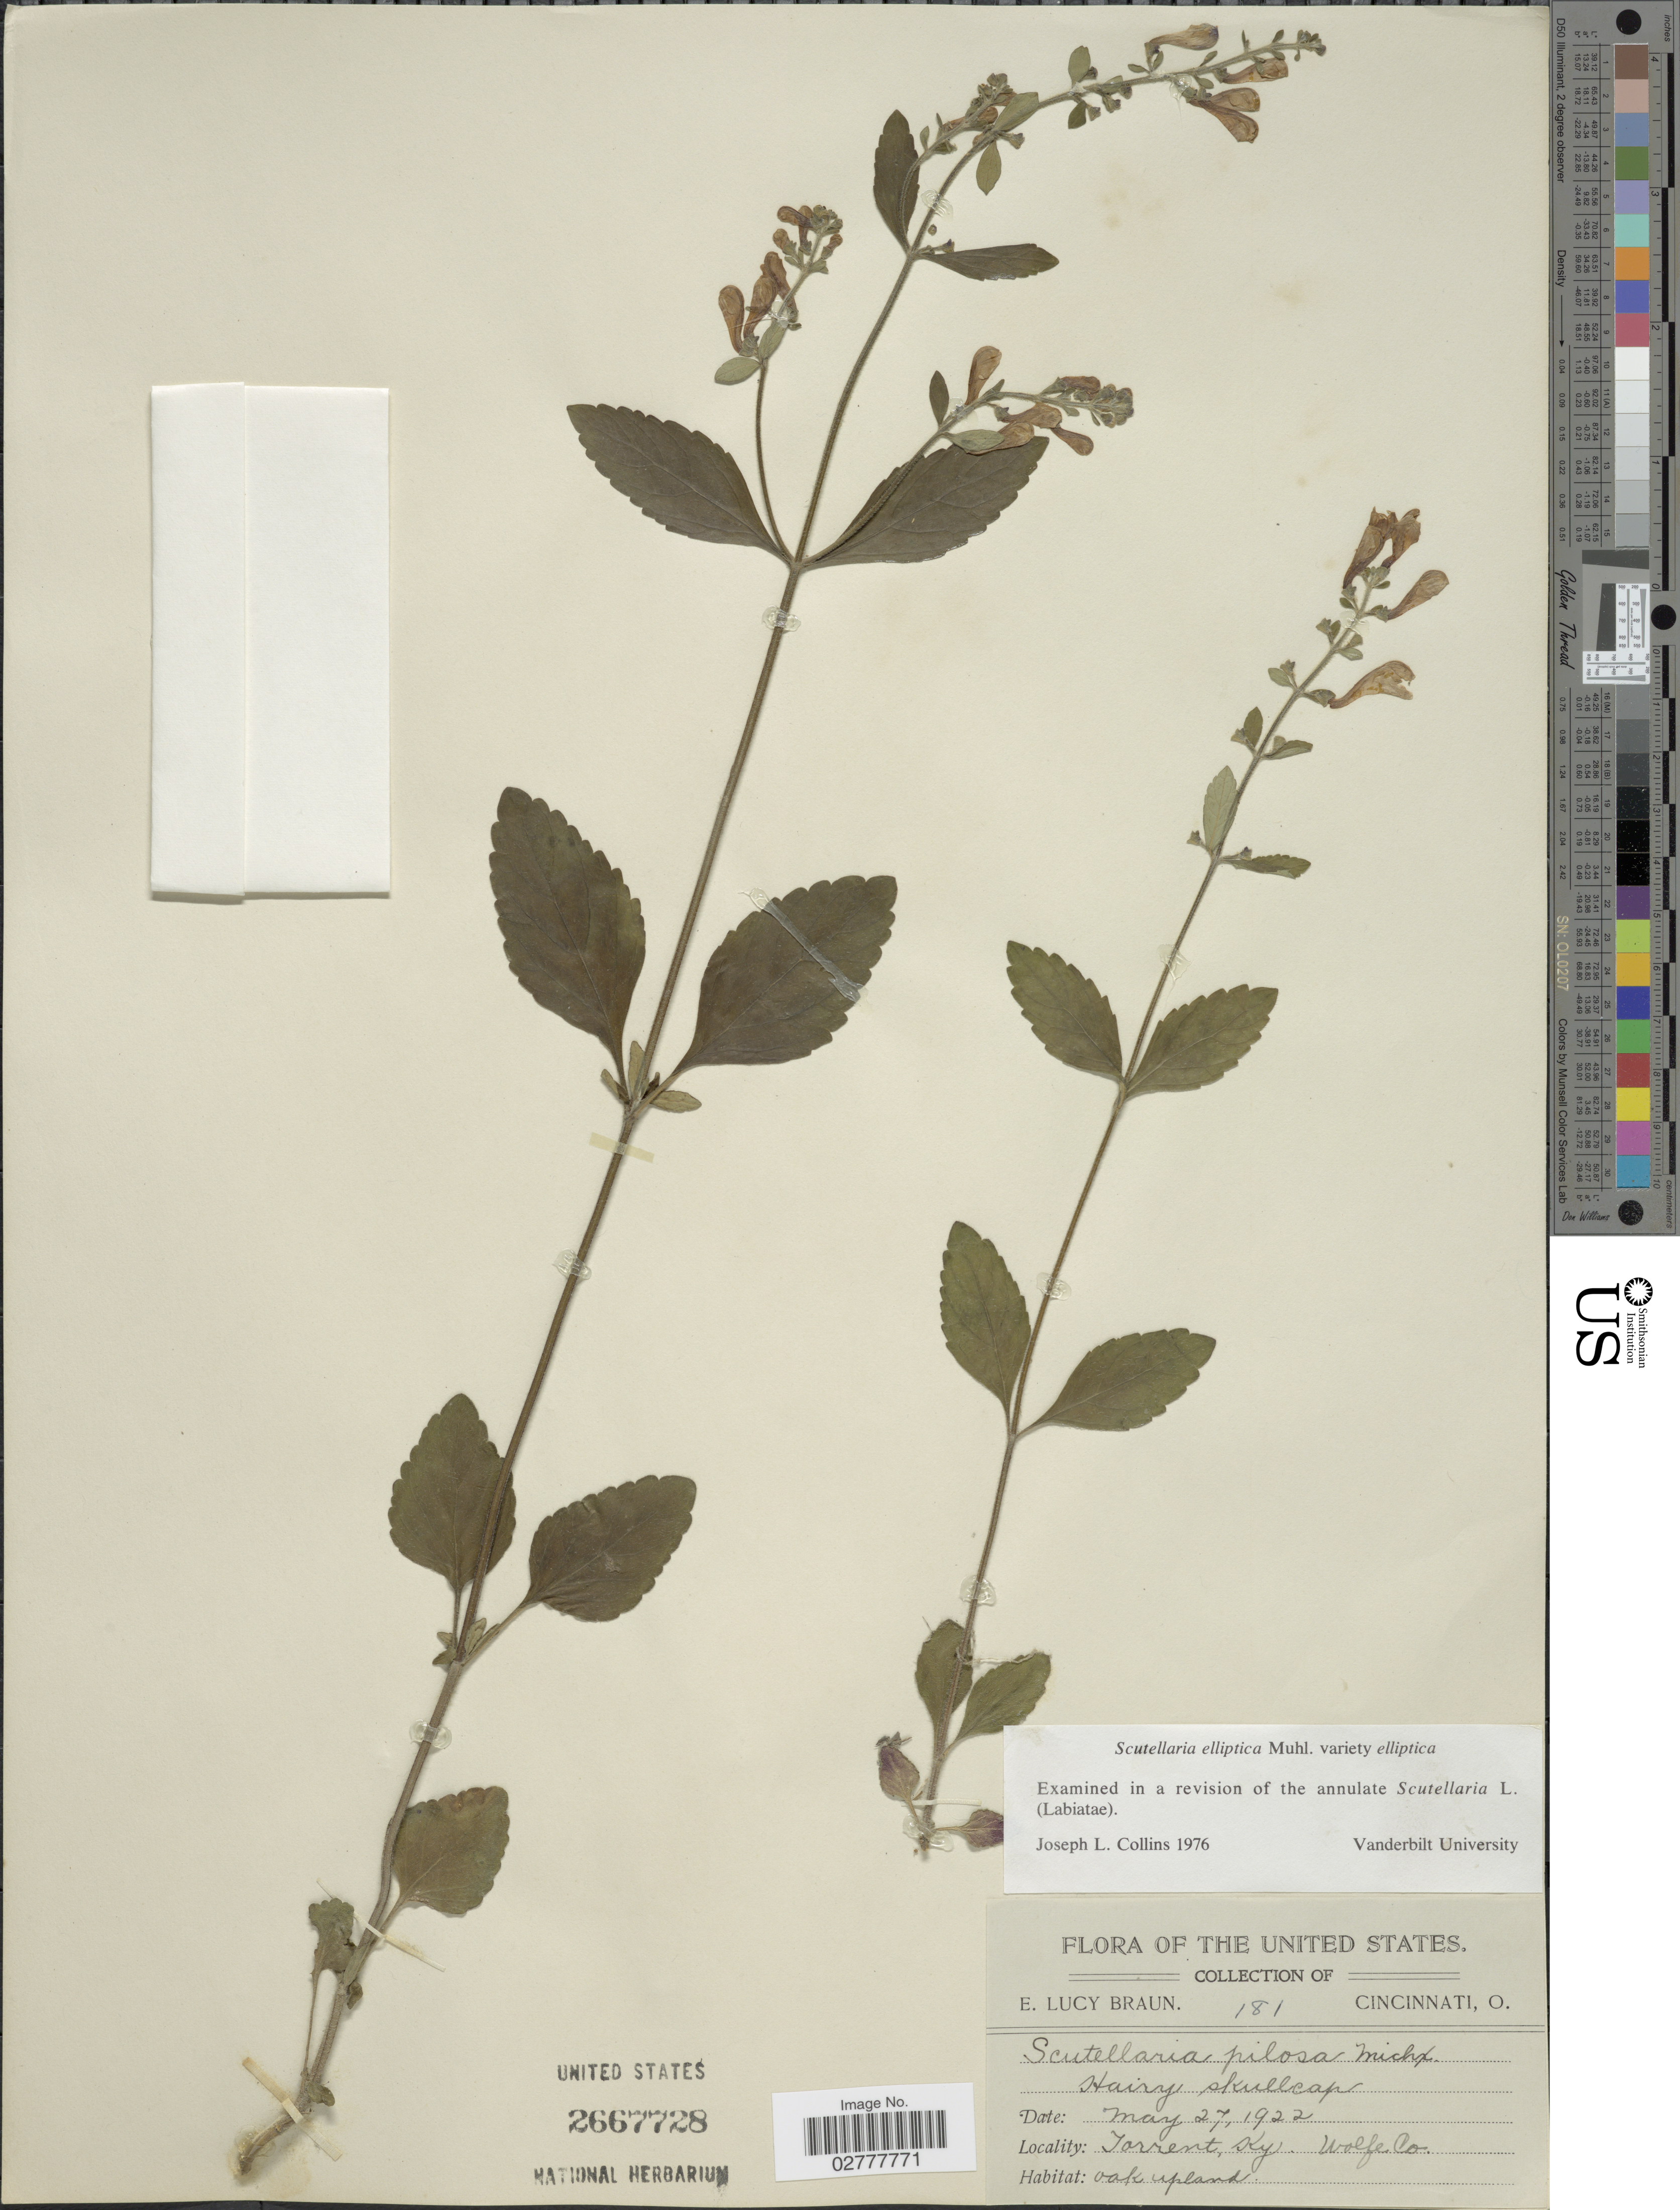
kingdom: Plantae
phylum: Tracheophyta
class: Magnoliopsida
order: Lamiales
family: Lamiaceae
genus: Scutellaria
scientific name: Scutellaria elliptica var. elliptica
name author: Muhl.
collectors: E. L. Braun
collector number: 181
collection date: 1922-05-27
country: United States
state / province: Kentucky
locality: Torrent, Wolfe Co.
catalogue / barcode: US 2667728